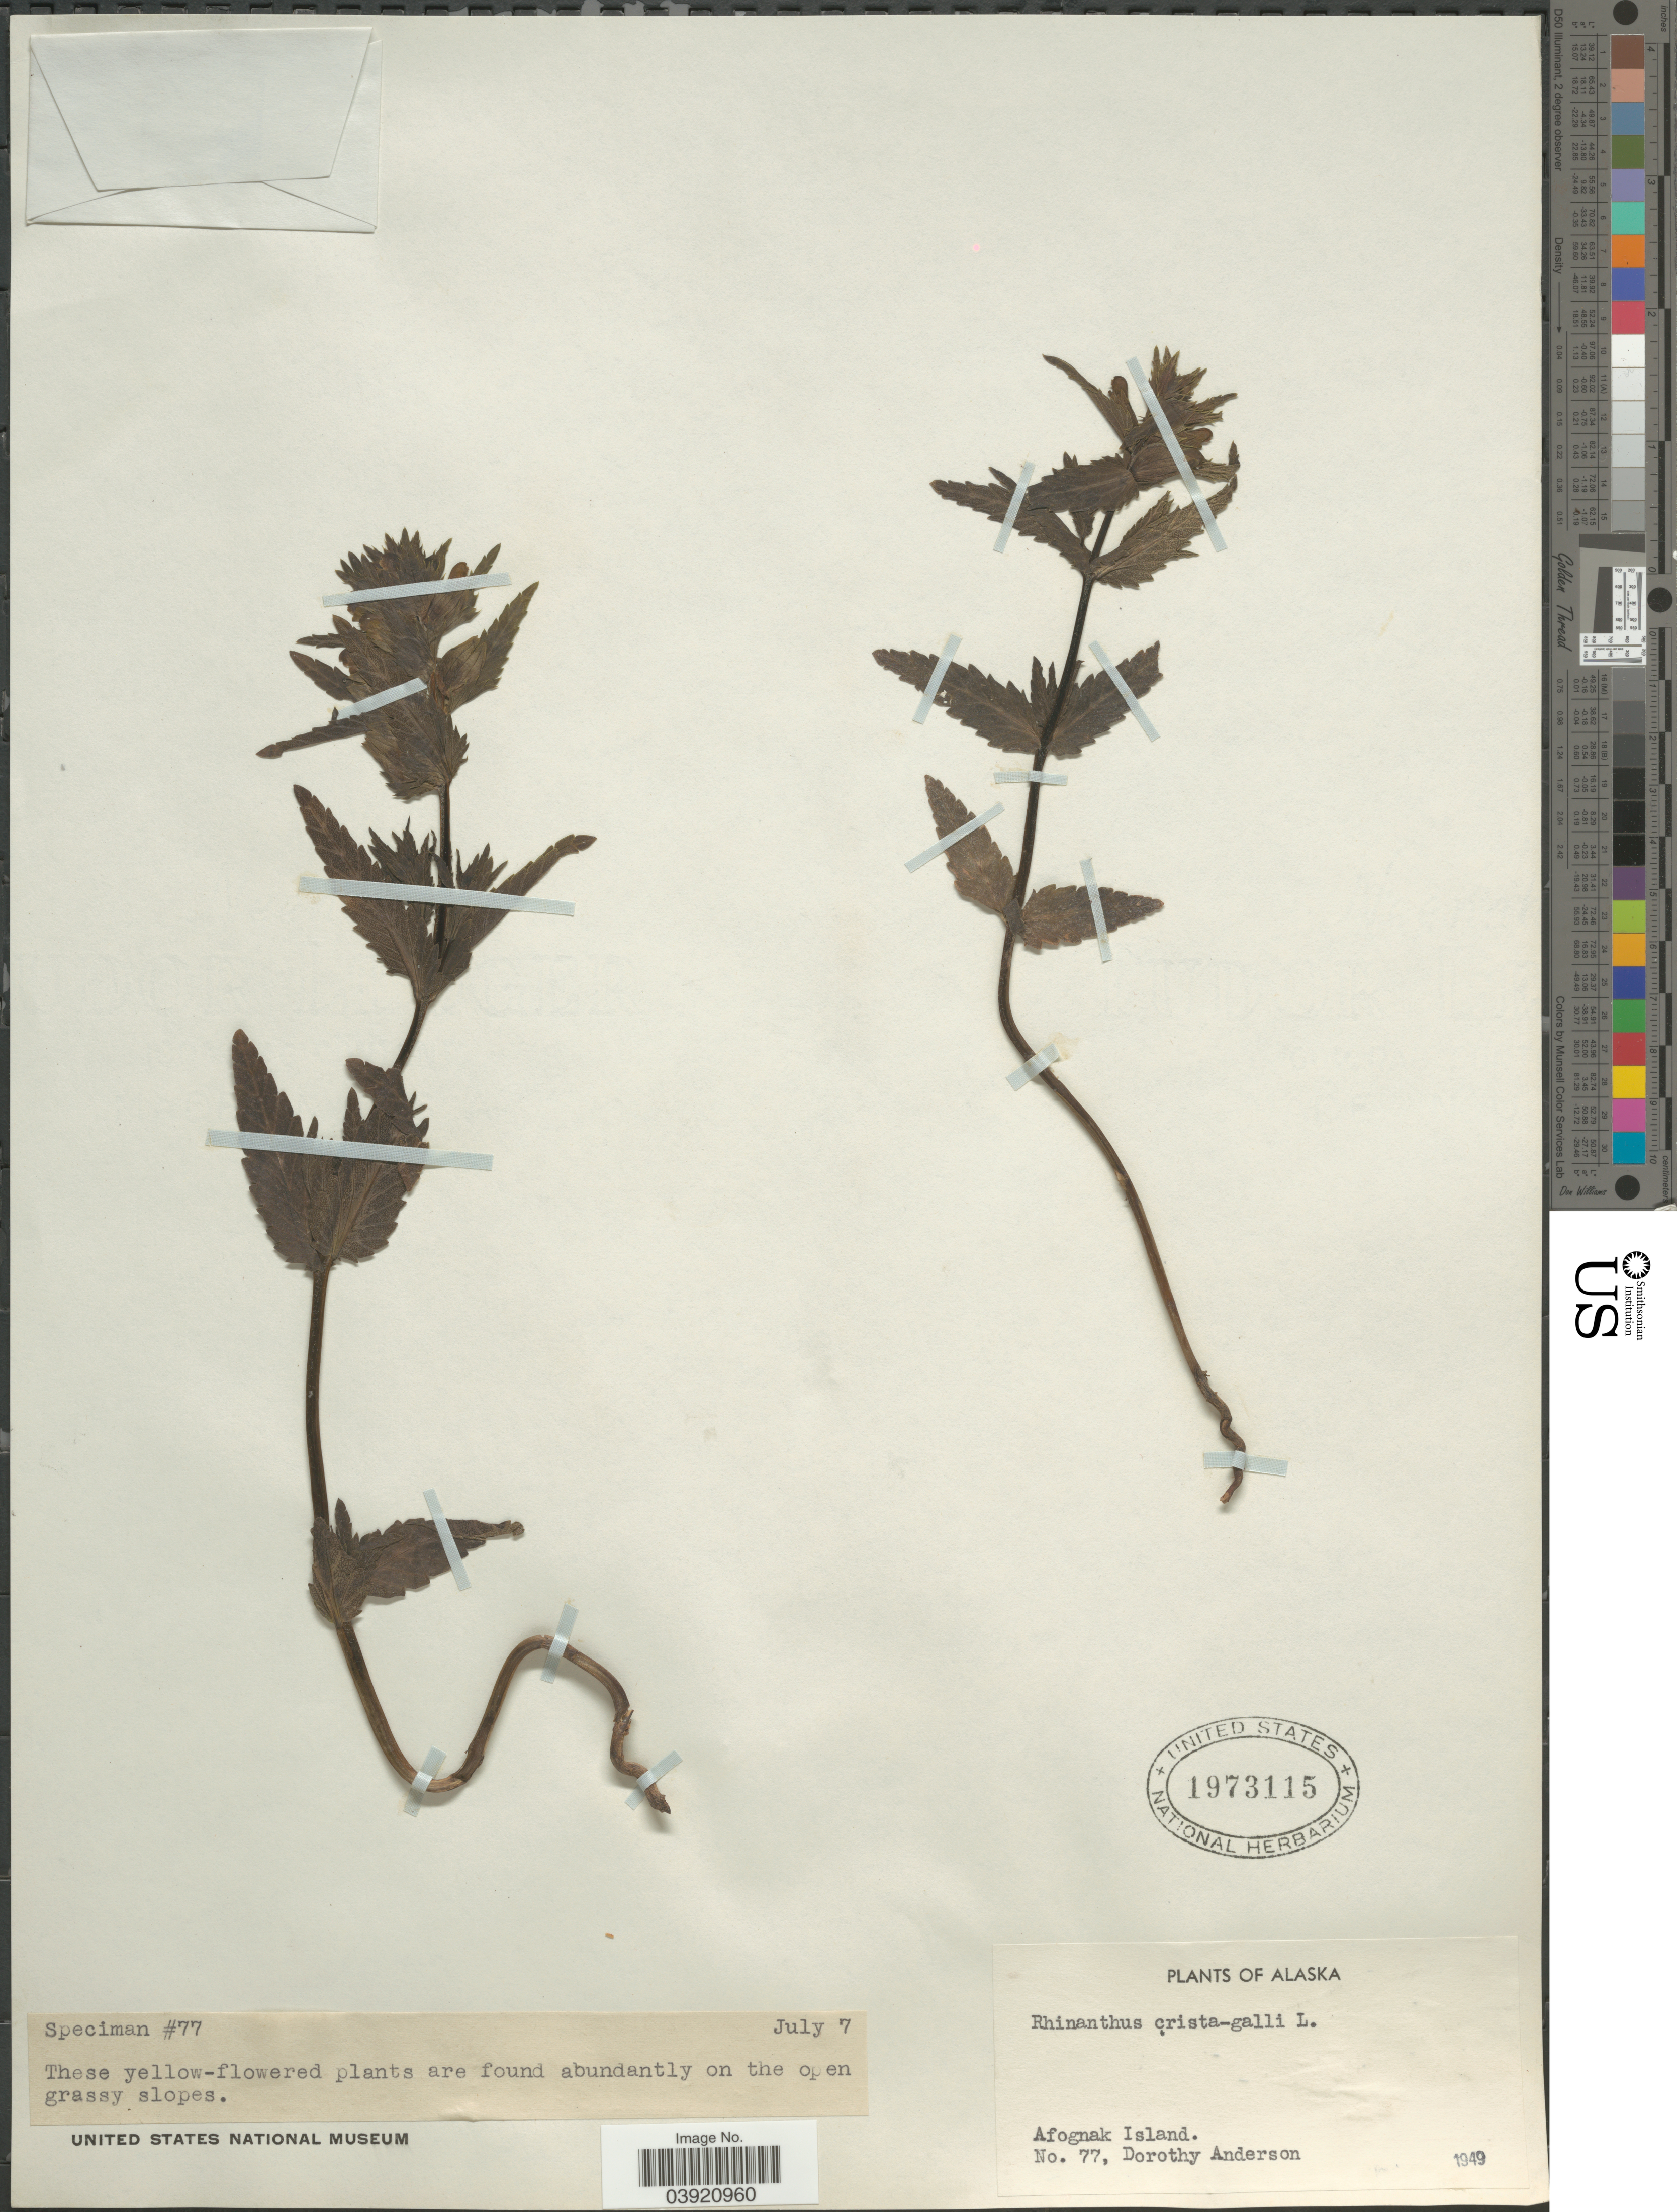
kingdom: Plantae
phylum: Tracheophyta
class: Magnoliopsida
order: Lamiales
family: Orobanchaceae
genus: Rhinanthus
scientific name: Rhinanthus major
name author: L.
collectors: D. Anderson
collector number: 77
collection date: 1949-07-07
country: United States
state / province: Alaska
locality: Afognak Island.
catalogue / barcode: US 1973115